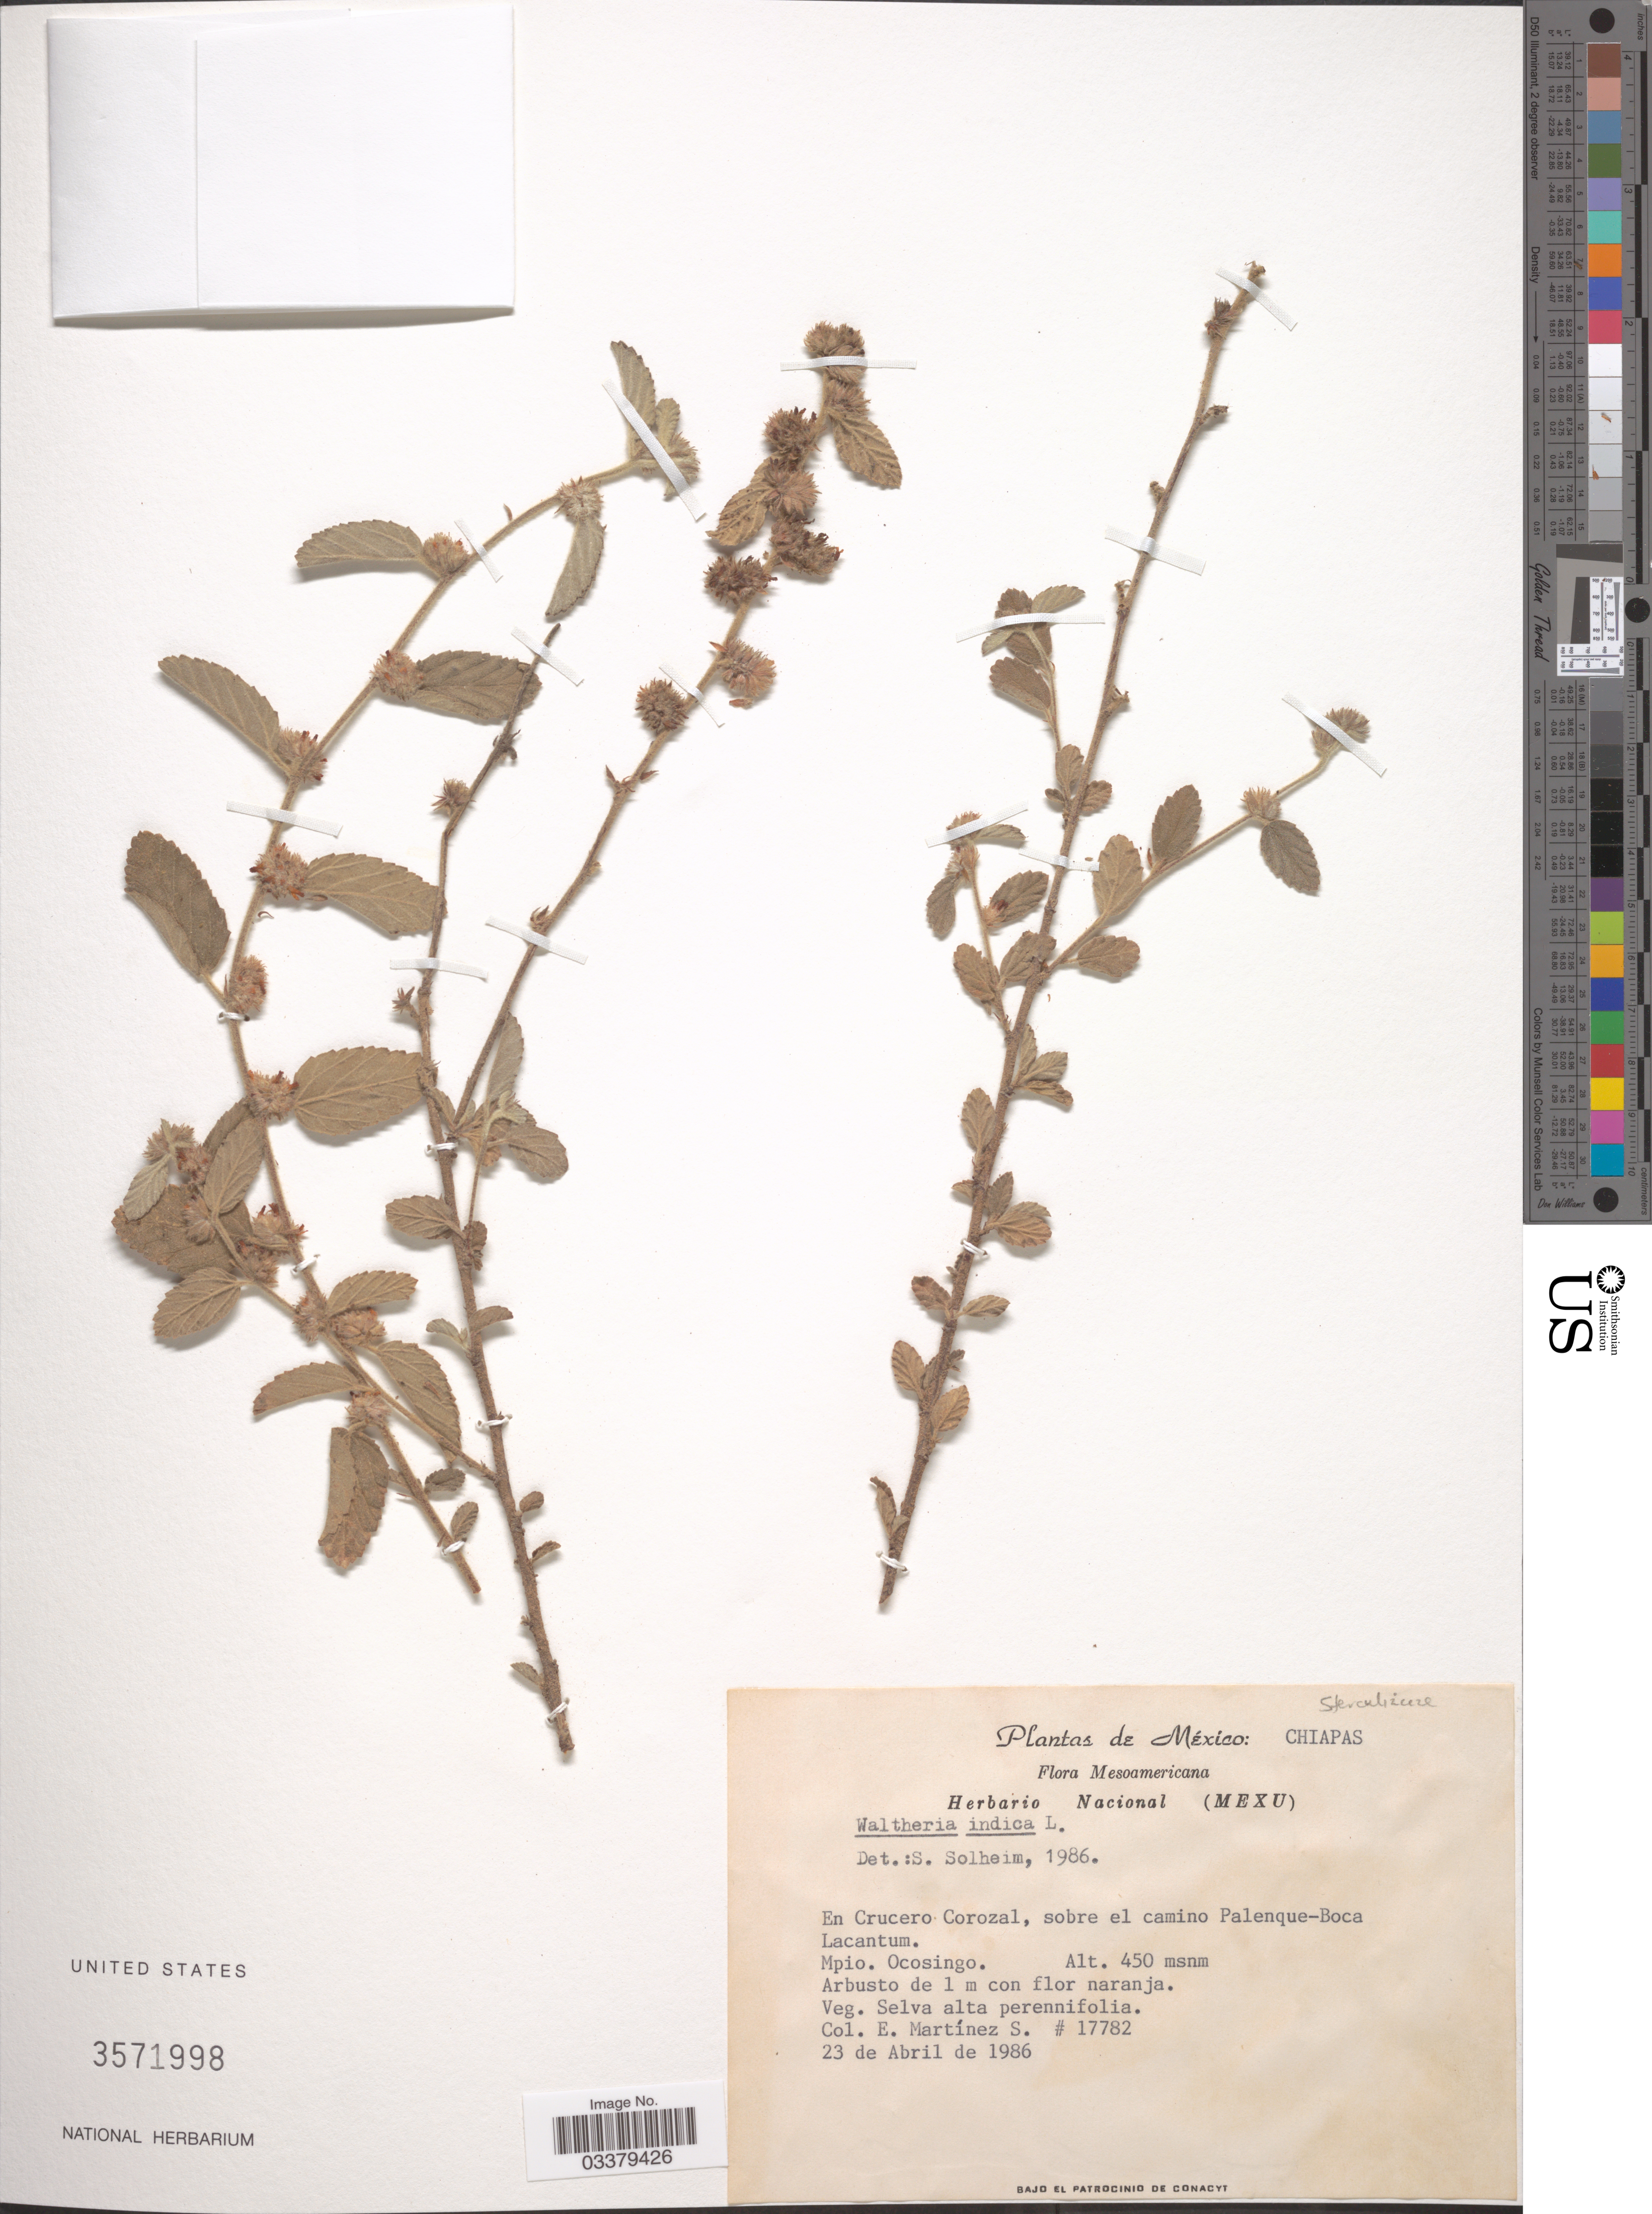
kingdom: Plantae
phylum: Tracheophyta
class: Magnoliopsida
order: Malvales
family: Malvaceae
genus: Waltheria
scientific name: Waltheria indica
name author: L.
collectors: E. M. Martínez S.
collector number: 17782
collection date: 1986-04-23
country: Mexico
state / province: Chiapas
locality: En Crucero Corozal, sobre el camino Palenque-Boca Lacantum. Mpio. Ocosingo.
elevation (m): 450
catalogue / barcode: US 3571998